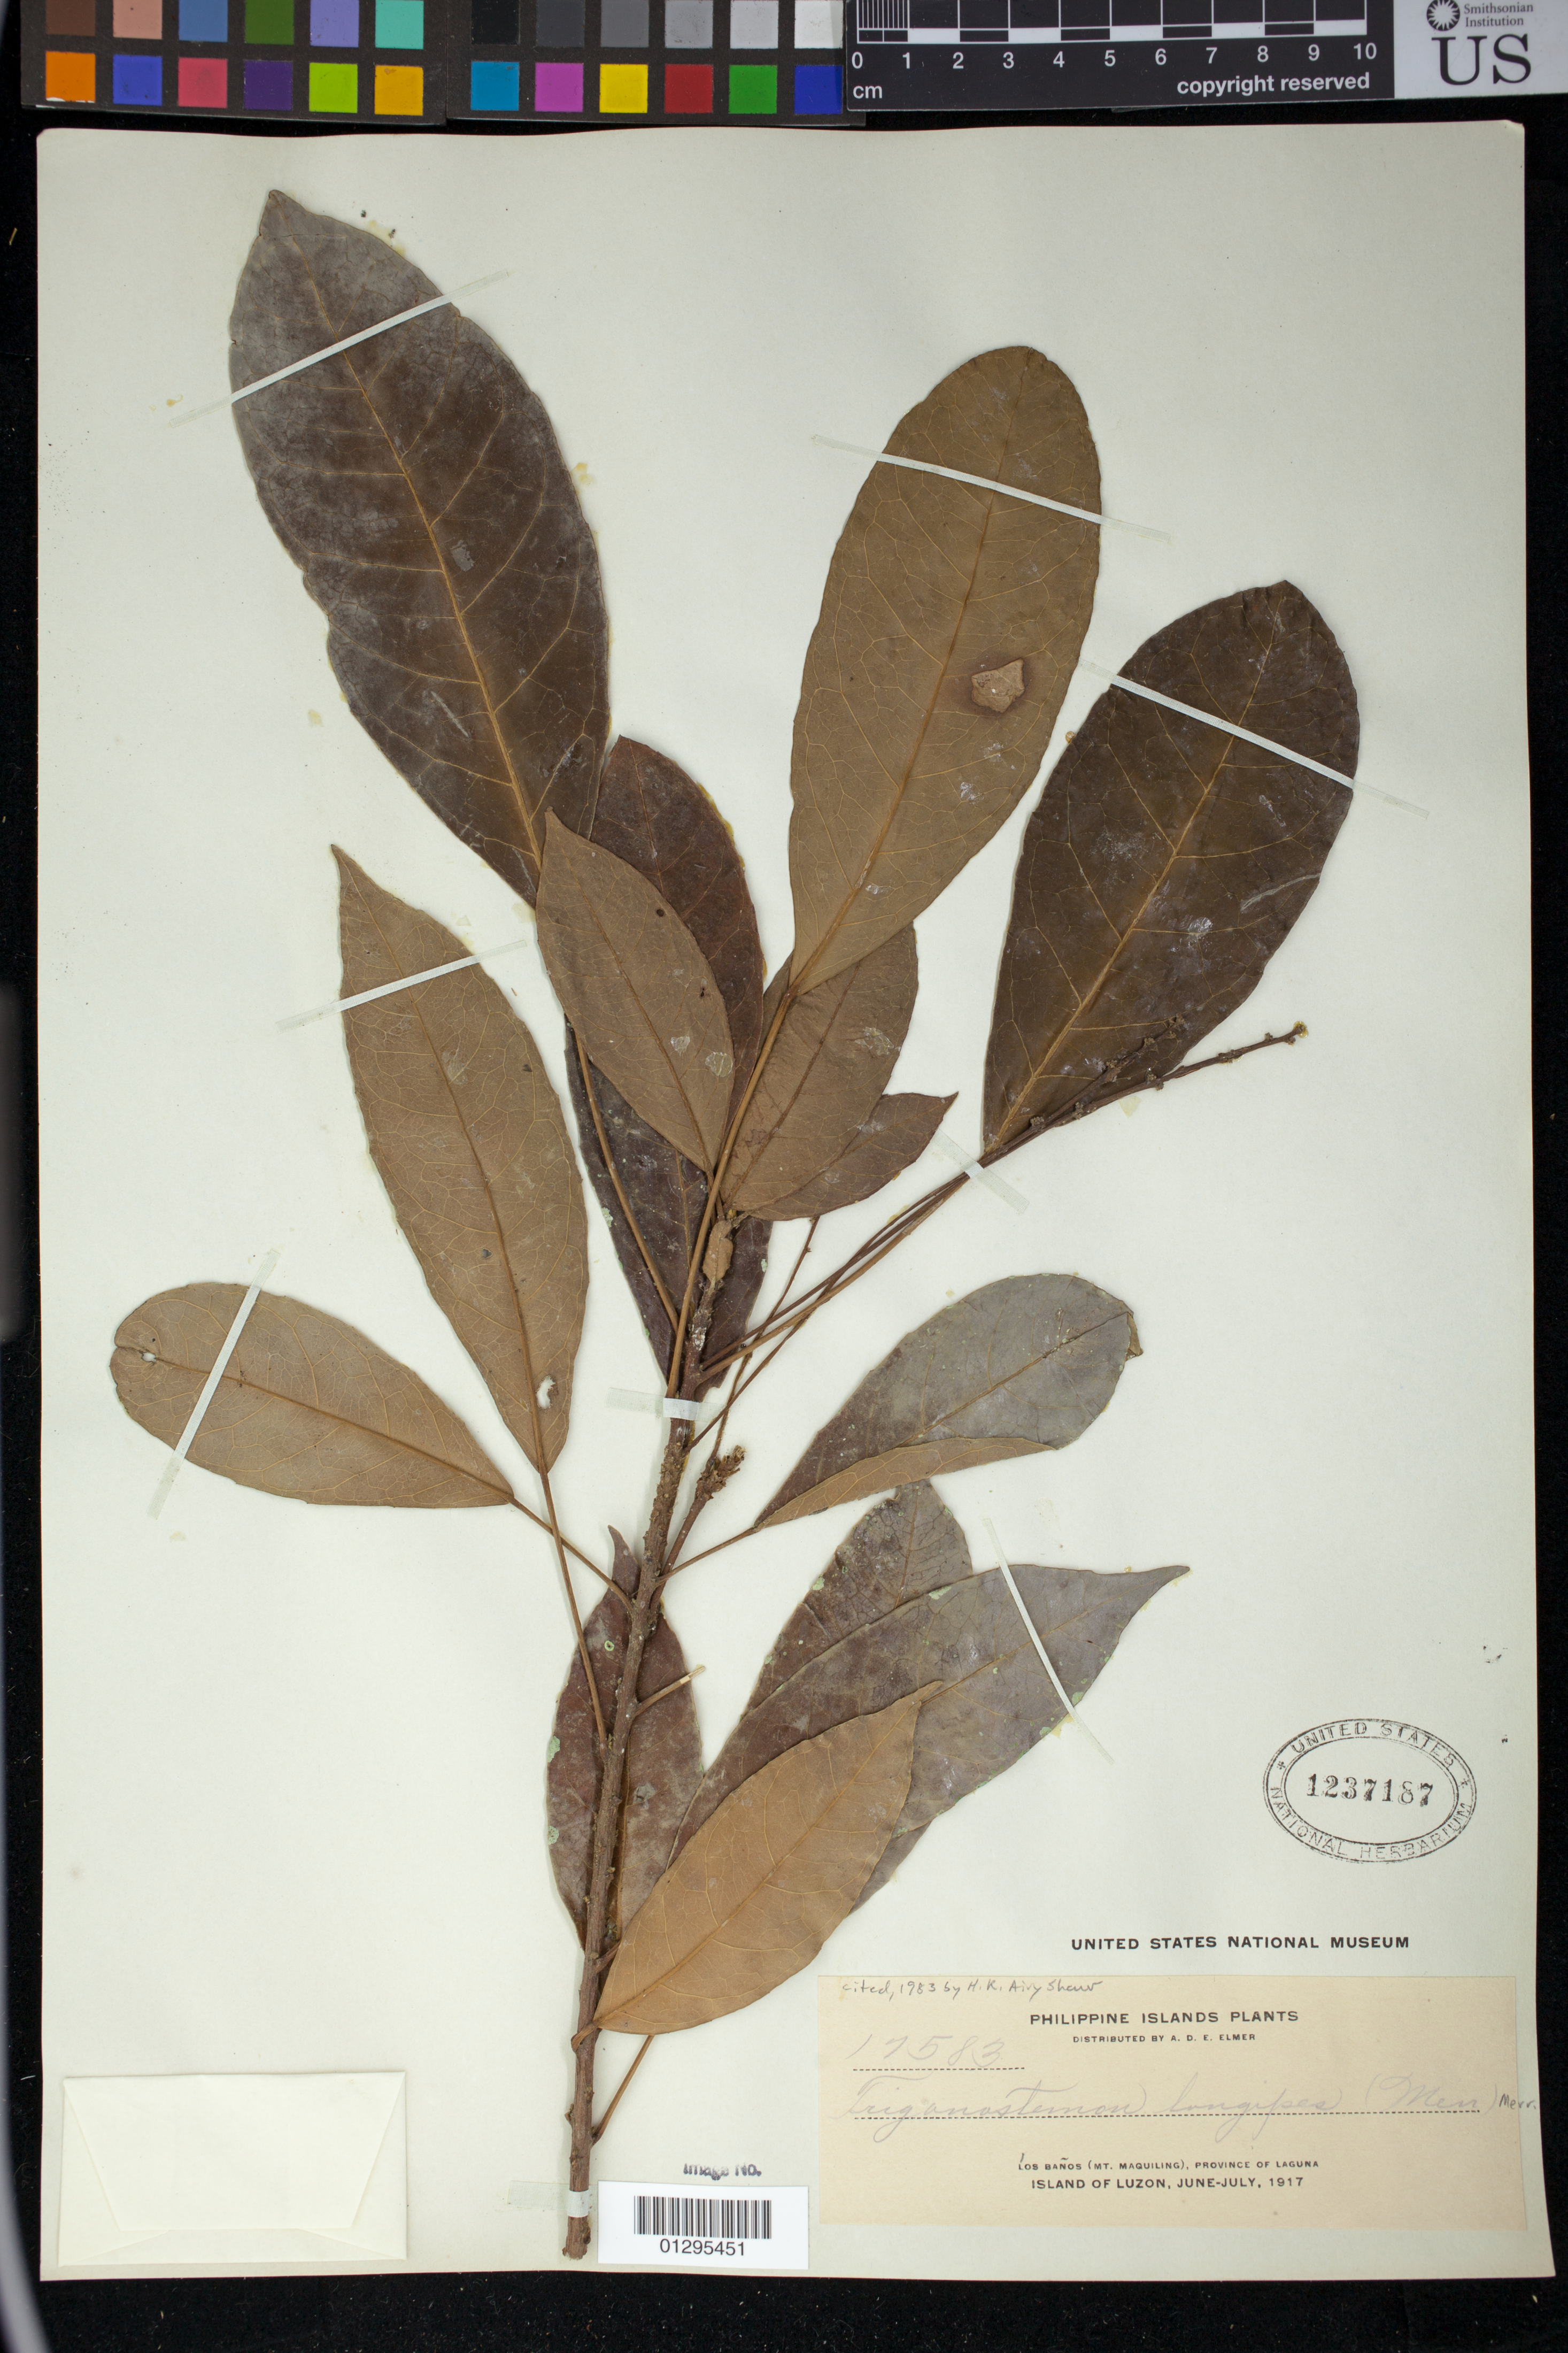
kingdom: Plantae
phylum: Tracheophyta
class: Magnoliopsida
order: Malpighiales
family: Euphorbiaceae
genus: Trigonostemon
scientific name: Trigonostemon longipes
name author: (Merr.) Merr.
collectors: A. D. E. Elmer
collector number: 17583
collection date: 1917-06-01/1917-07-31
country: Philippines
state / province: Calabarzon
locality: Los Banos (Mt. Maquiling)(Mount Makiling), Province of Laguna, Island of Luzon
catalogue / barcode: US 1237187